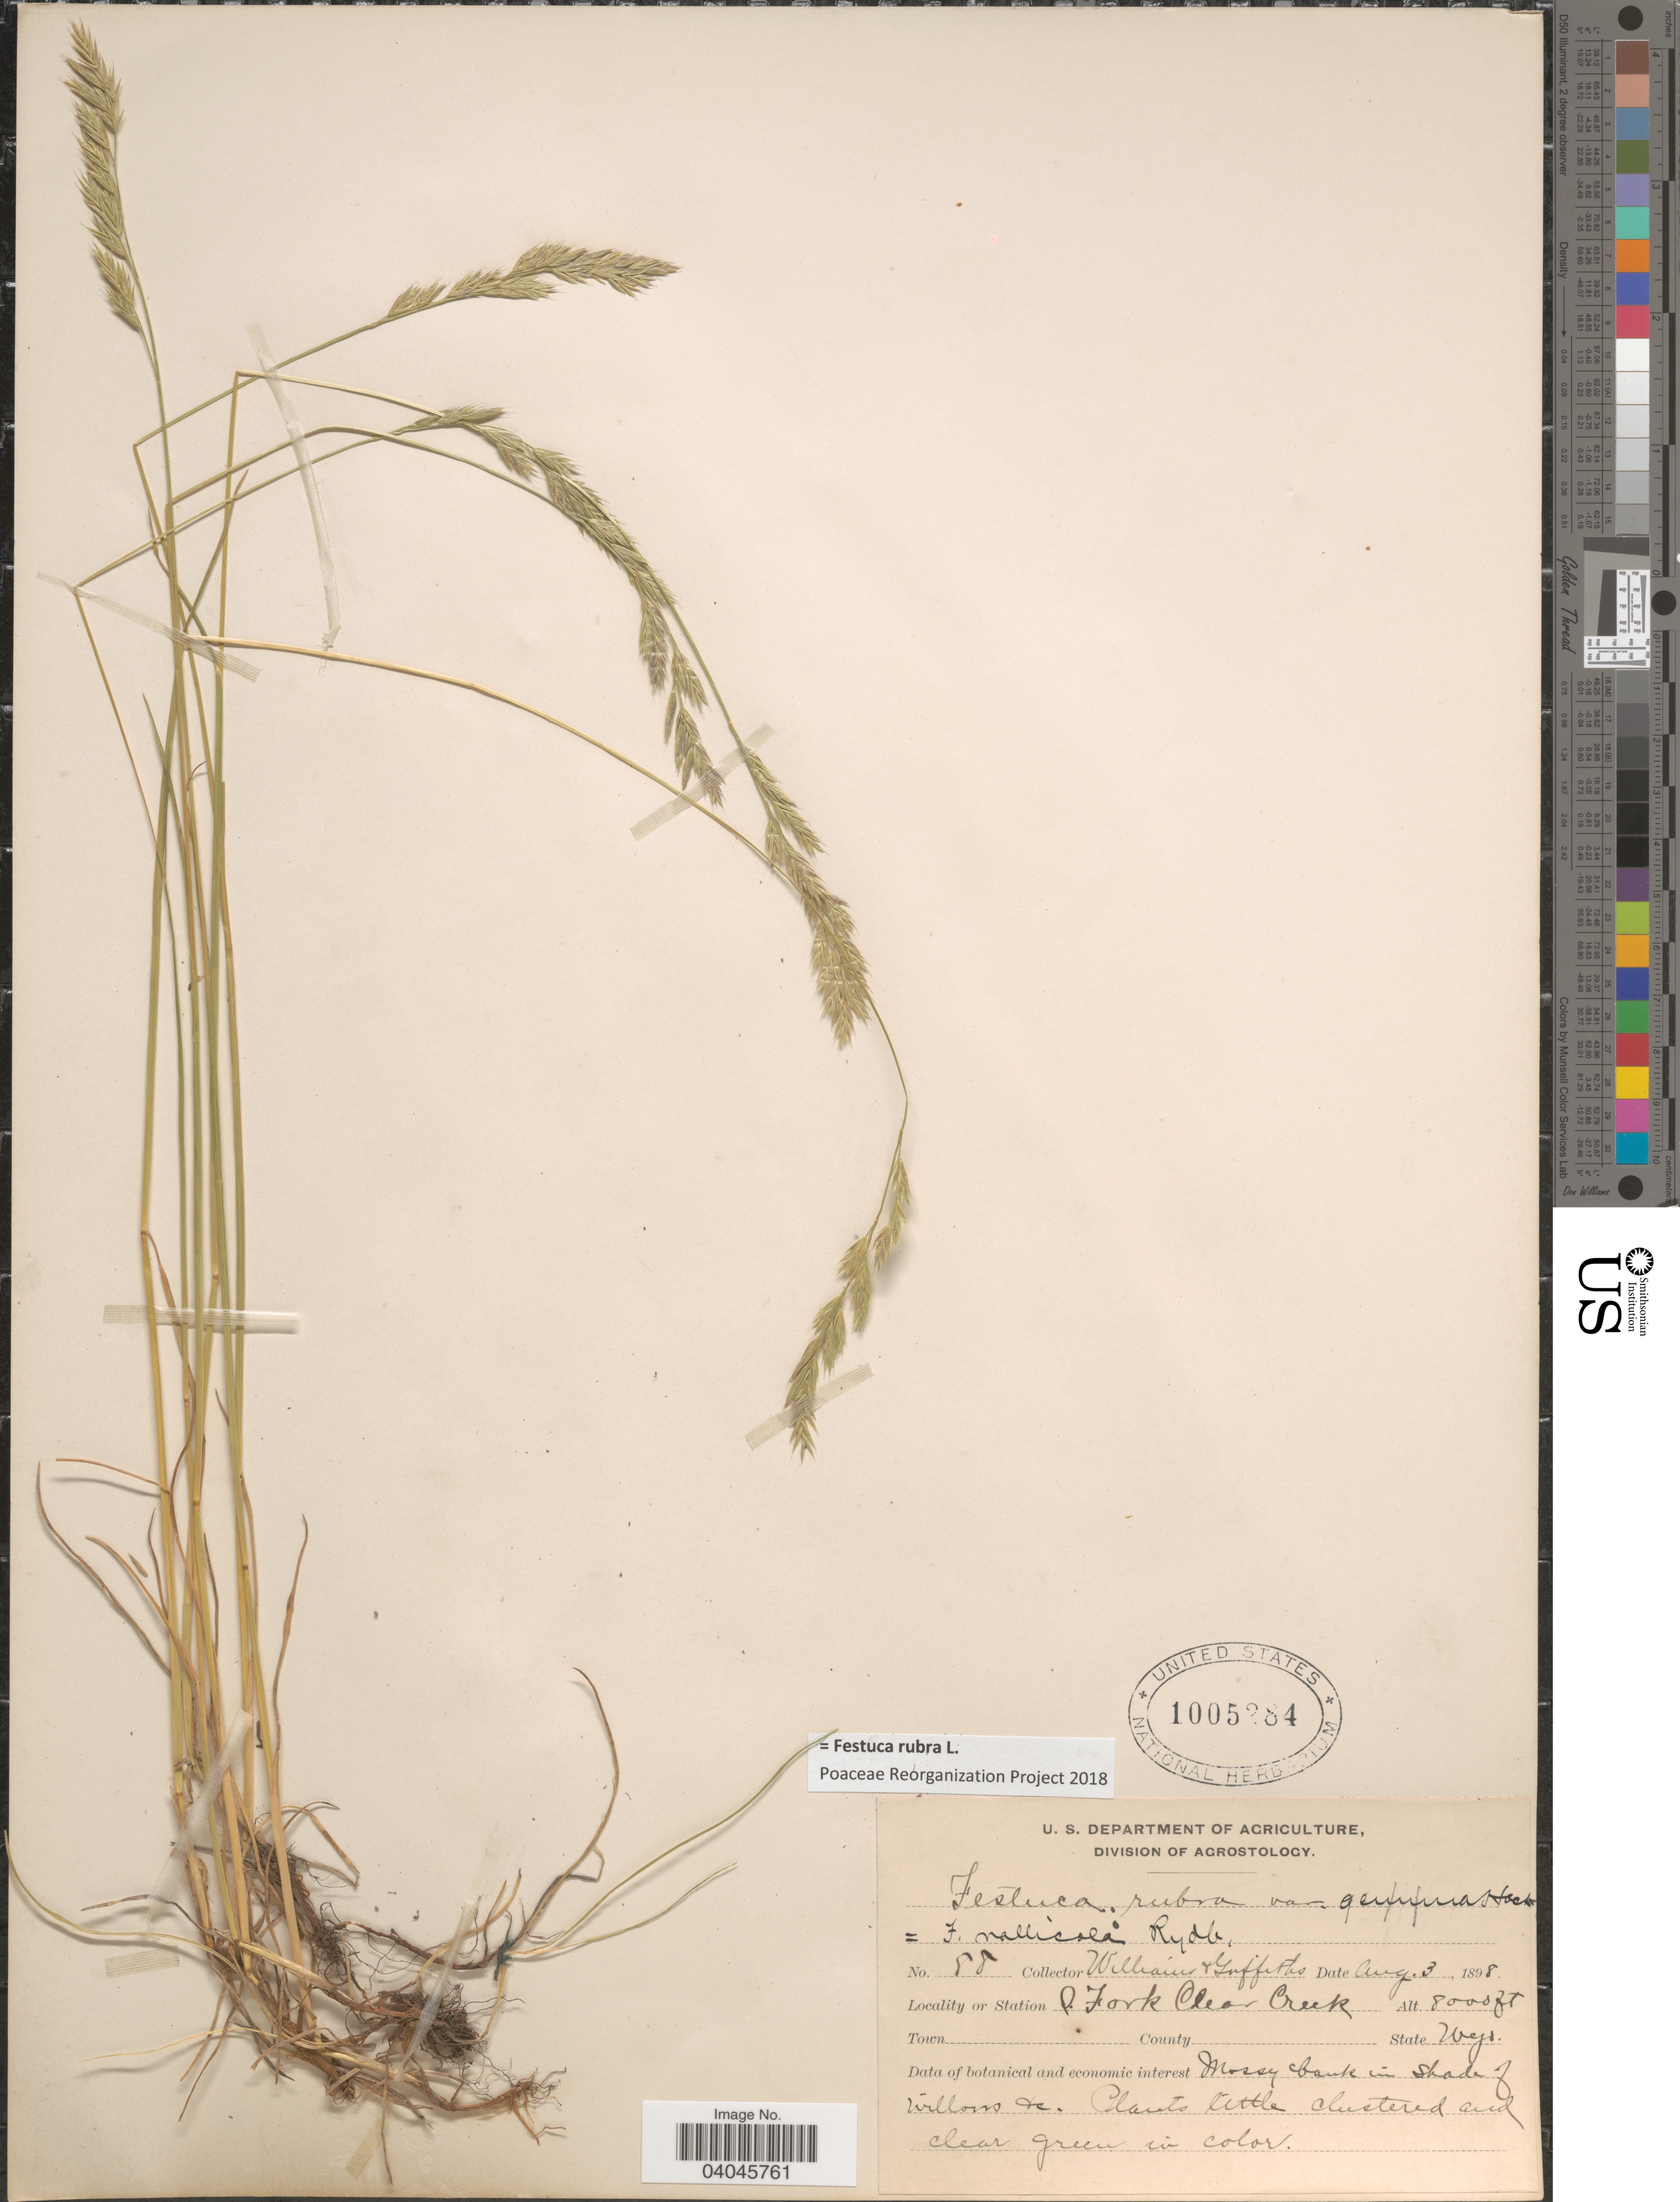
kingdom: Plantae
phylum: Tracheophyta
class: Liliopsida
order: Poales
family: Poaceae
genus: Festuca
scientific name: Festuca rubra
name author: L.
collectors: -- Williams & -. Griffith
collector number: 88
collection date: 1898-08-03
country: United States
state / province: Wyoming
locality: S. Fork Clear Creek.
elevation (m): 2438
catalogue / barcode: US 1005284